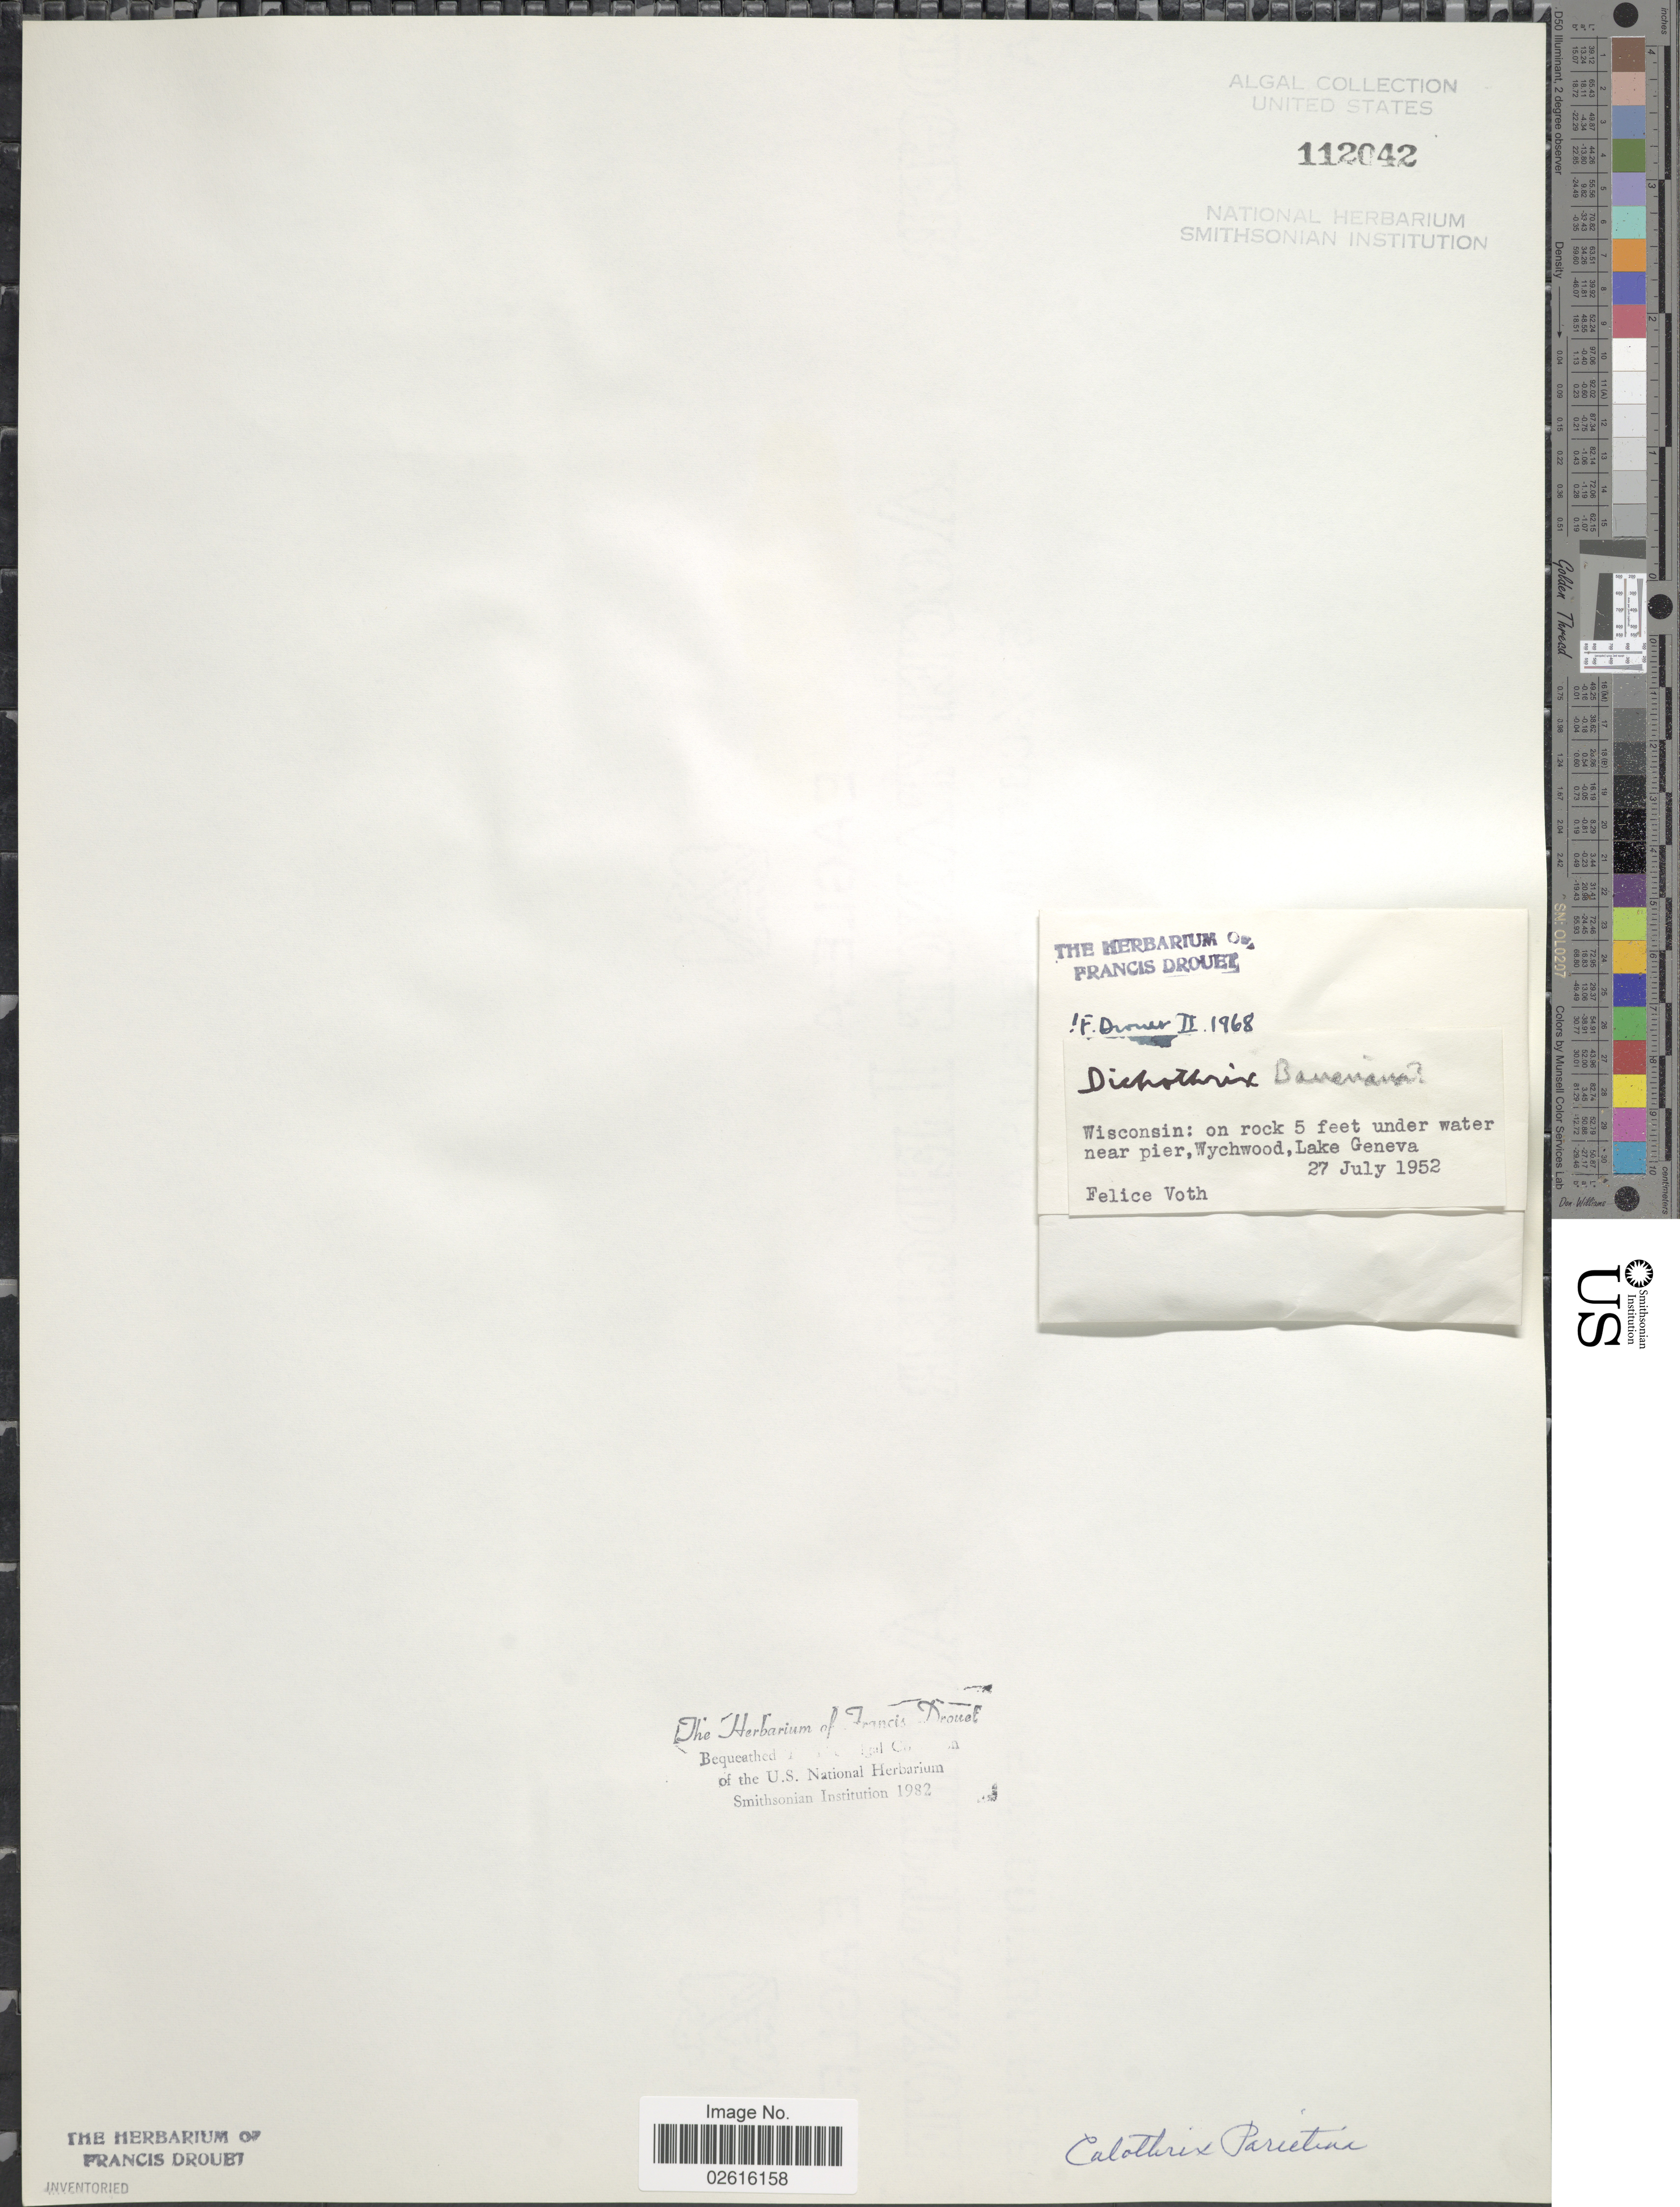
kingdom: Bacteria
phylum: Cyanobacteria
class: Cyanobacteriia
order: Cyanobacteriales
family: Rivulariaceae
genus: Calothrix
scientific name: Calothrix parietina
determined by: Drouet, F. E.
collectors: F. Voth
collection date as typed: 27 Jul 1952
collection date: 1952-07-27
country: United States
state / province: Wisconsin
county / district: Walworth County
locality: Lake Geneva, Wychwood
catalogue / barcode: US 112042